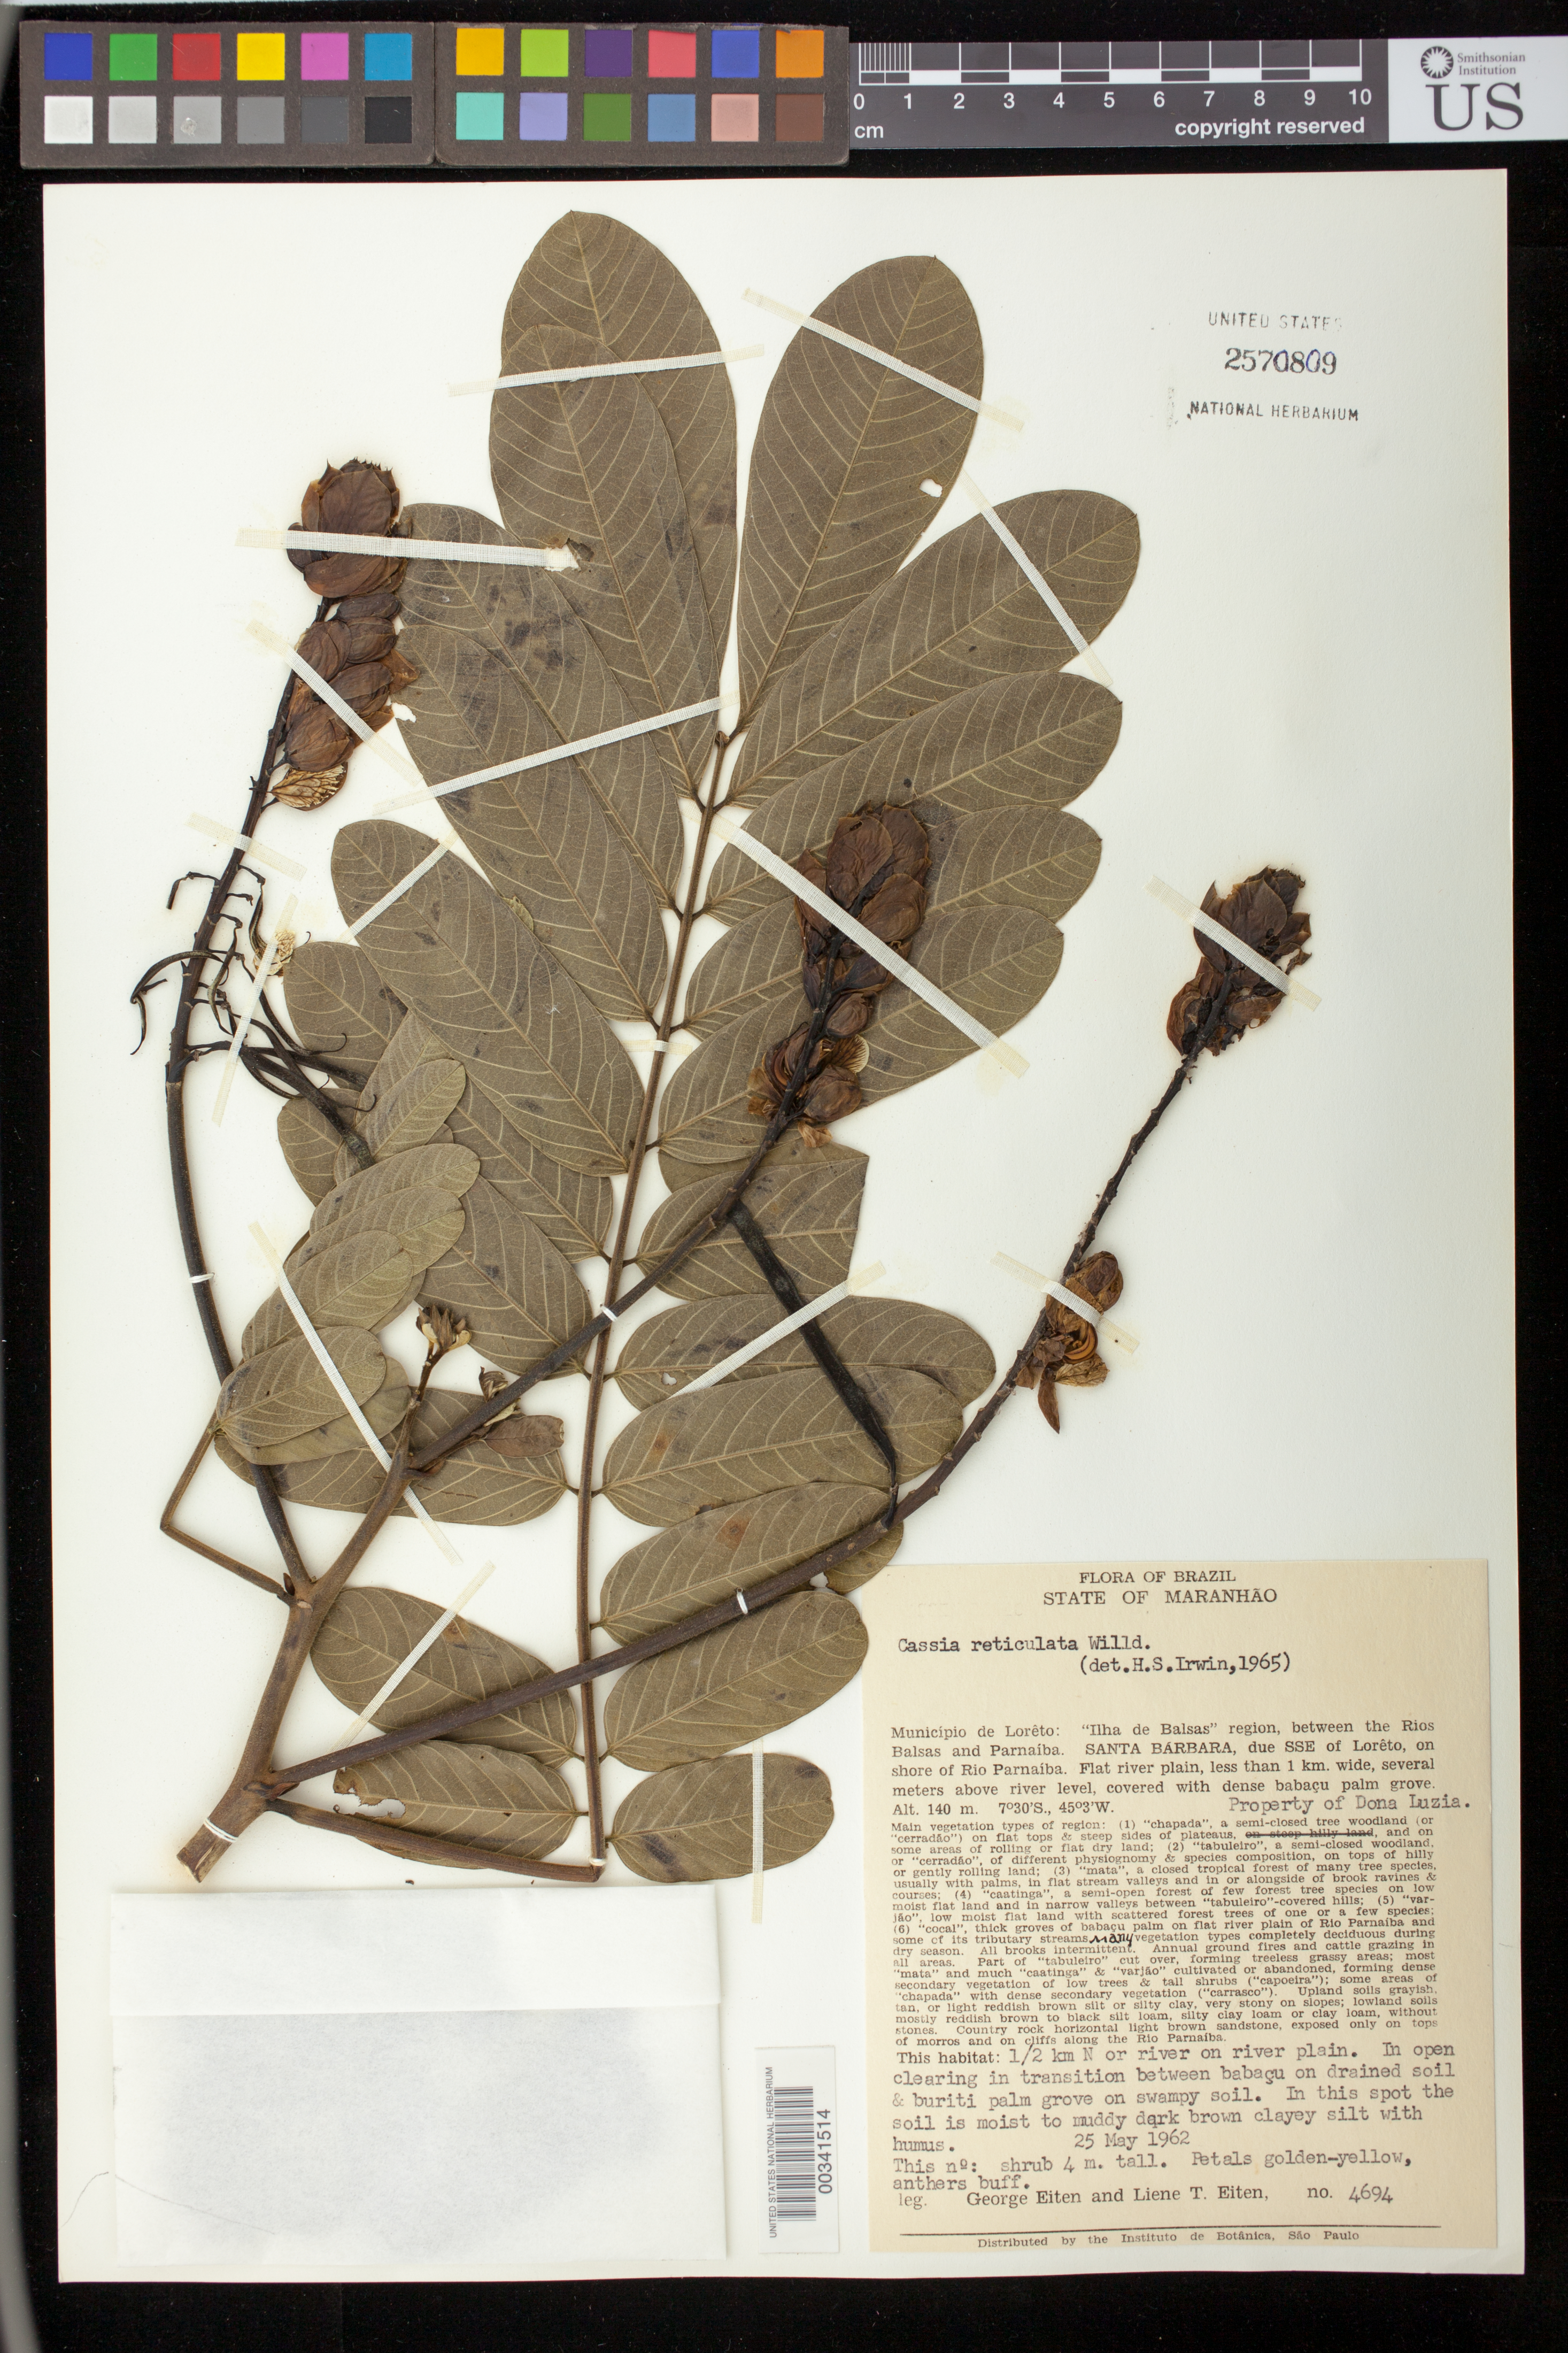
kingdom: Plantae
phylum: Tracheophyta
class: Magnoliopsida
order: Fabales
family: Fabaceae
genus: Senna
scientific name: Senna reticulata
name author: (Willd.) H.S. Irwin & Barneby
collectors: G. Eiten & L. T. Eiten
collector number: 4694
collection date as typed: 25 May 1962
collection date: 1962-05-25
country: Brazil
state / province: Maranhão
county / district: Lorêto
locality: "ilha de balsas" region, between the rios balsas and parnaiba; santa barbara due sse of loreto, on shore of rio parnaiba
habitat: On river plain; in open clearing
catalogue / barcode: US 2570809